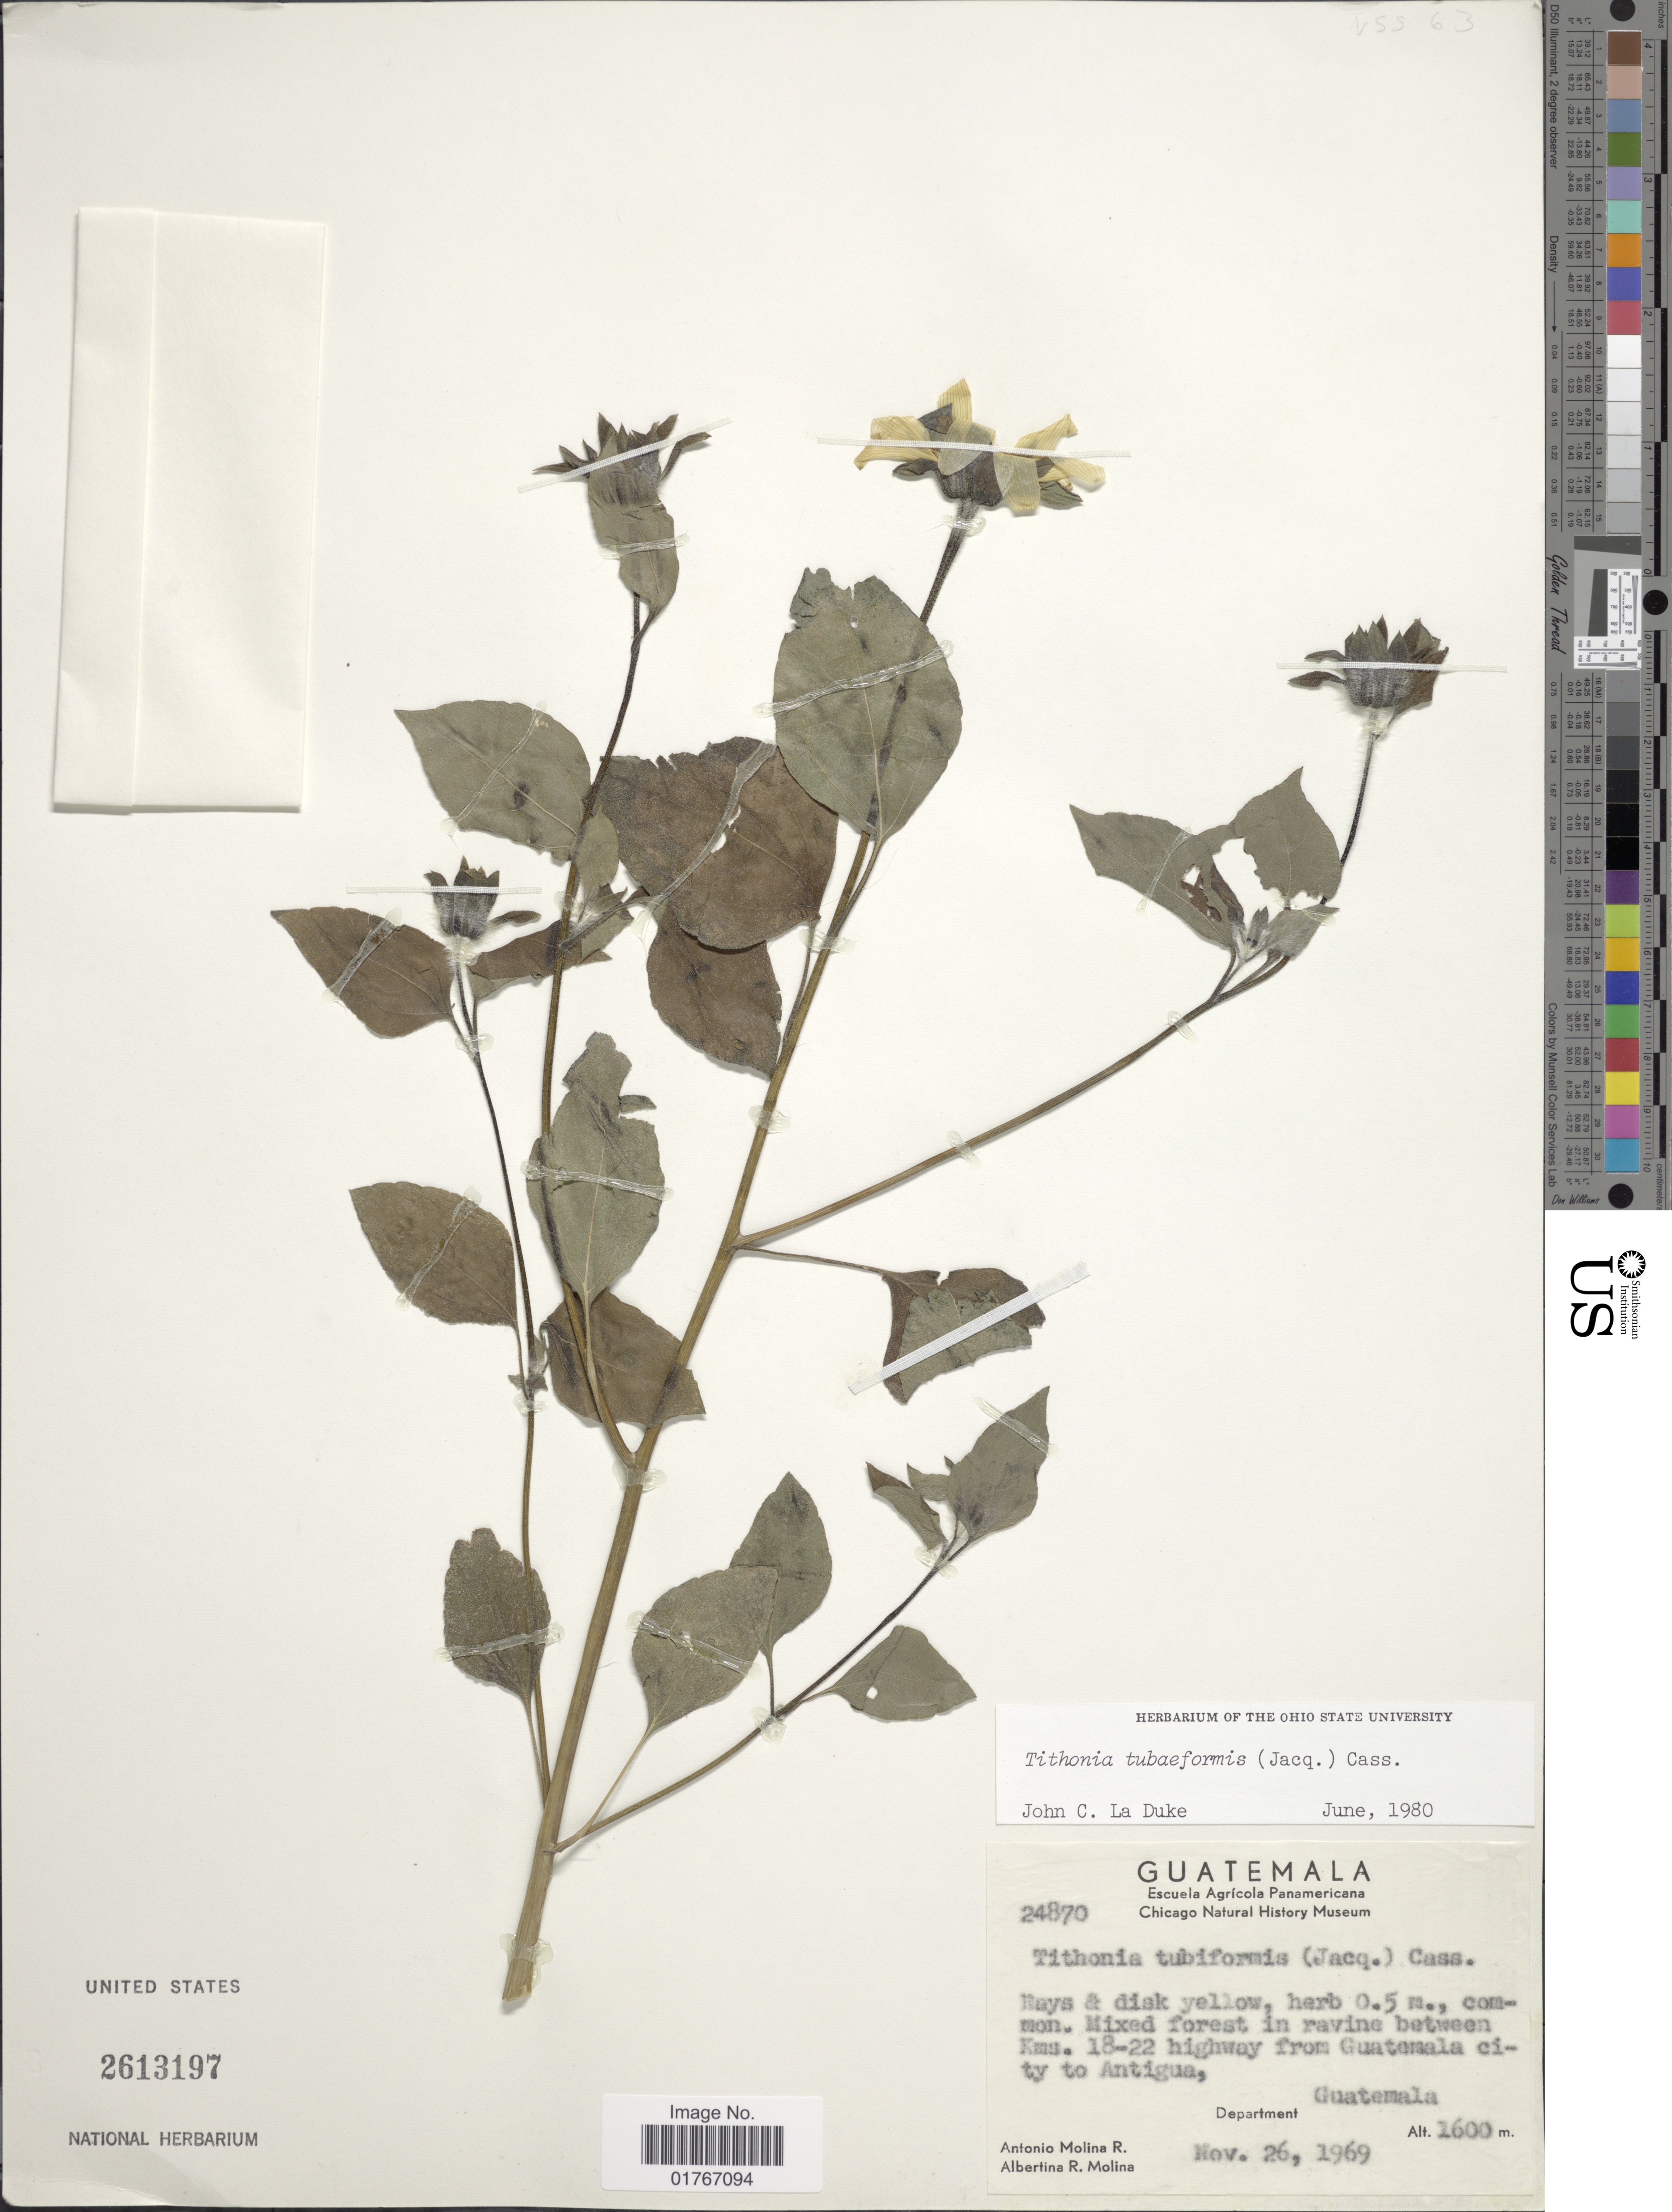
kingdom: Plantae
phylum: Tracheophyta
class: Magnoliopsida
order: Asterales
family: Asteraceae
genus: Tithonia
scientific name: Tithonia tubaeformis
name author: (Jacq.) Cass.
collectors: A. Molina R. & A. R. Molina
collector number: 24870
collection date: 1969-11-26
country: Guatemala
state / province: Guatemala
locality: Mixed forest in ravine between Kms. 18-22 highway from Guatemala city to Antigua, Department Guatemala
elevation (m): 1600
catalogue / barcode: US 2613197